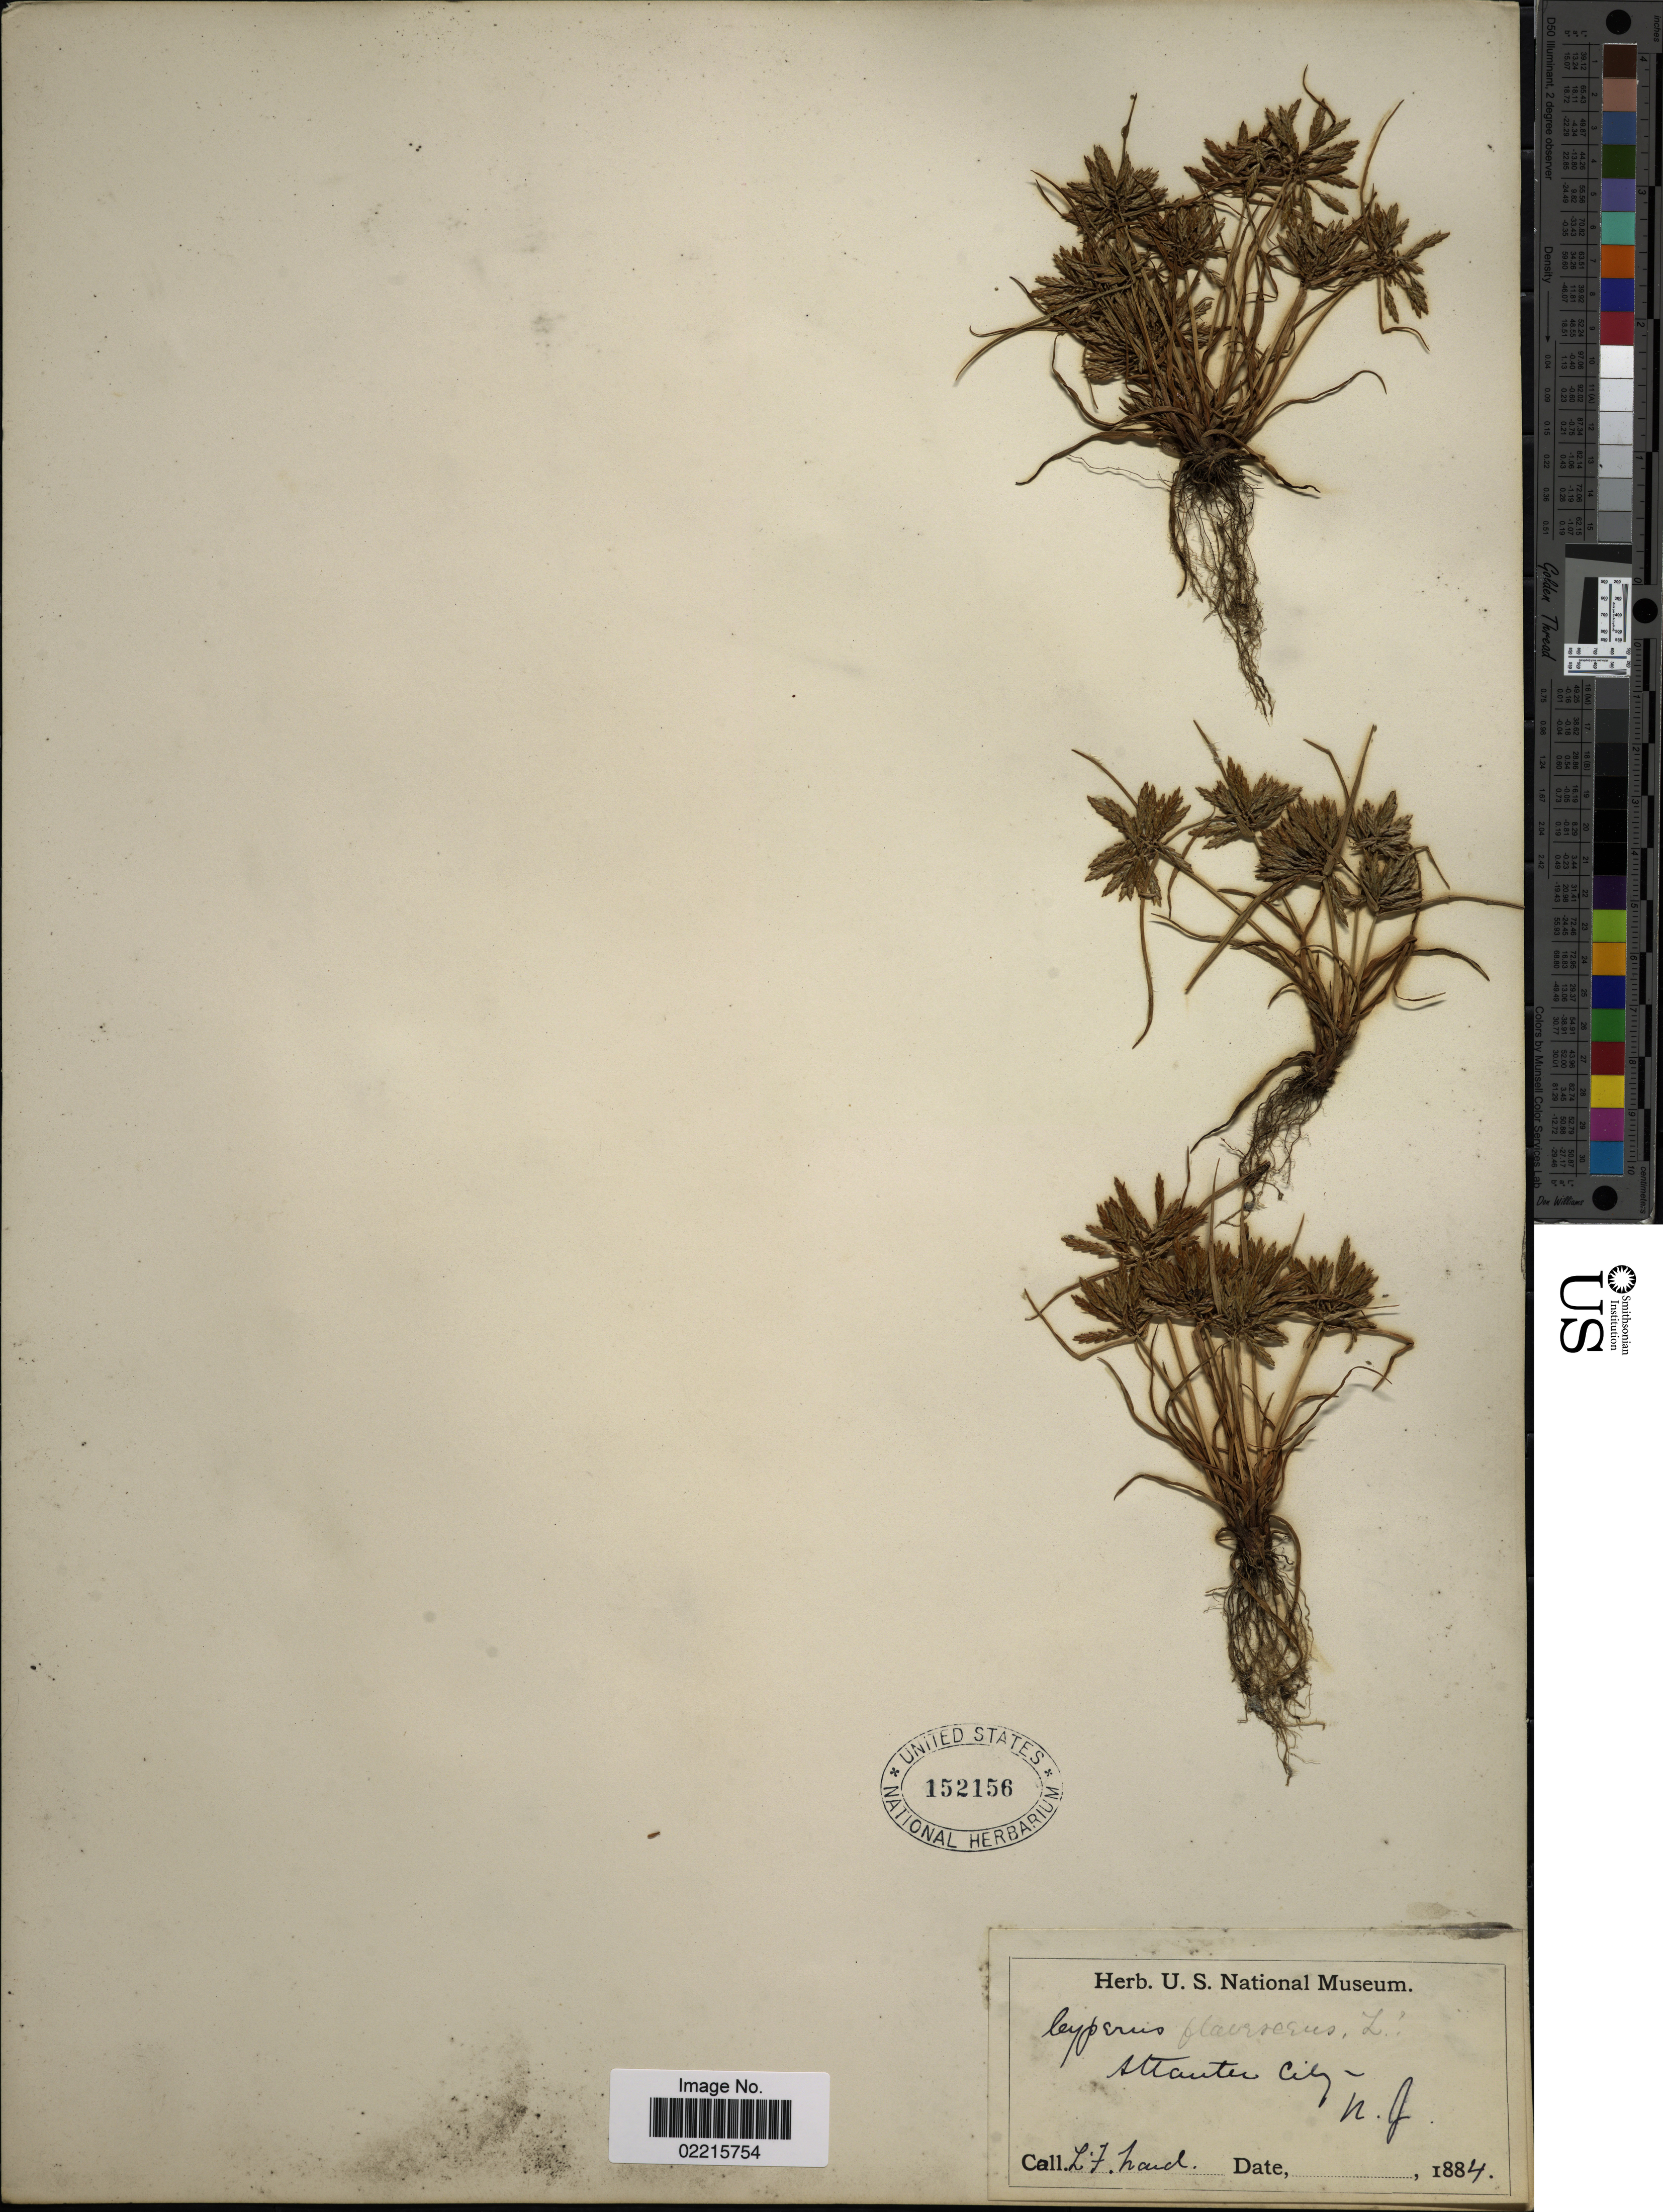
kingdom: Plantae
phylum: Tracheophyta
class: Liliopsida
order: Poales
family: Cyperaceae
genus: Cyperus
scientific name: Cyperus filicinus Vahl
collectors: L. Ward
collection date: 1884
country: United States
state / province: New Jersey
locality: Atlantic City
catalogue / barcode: US 152156